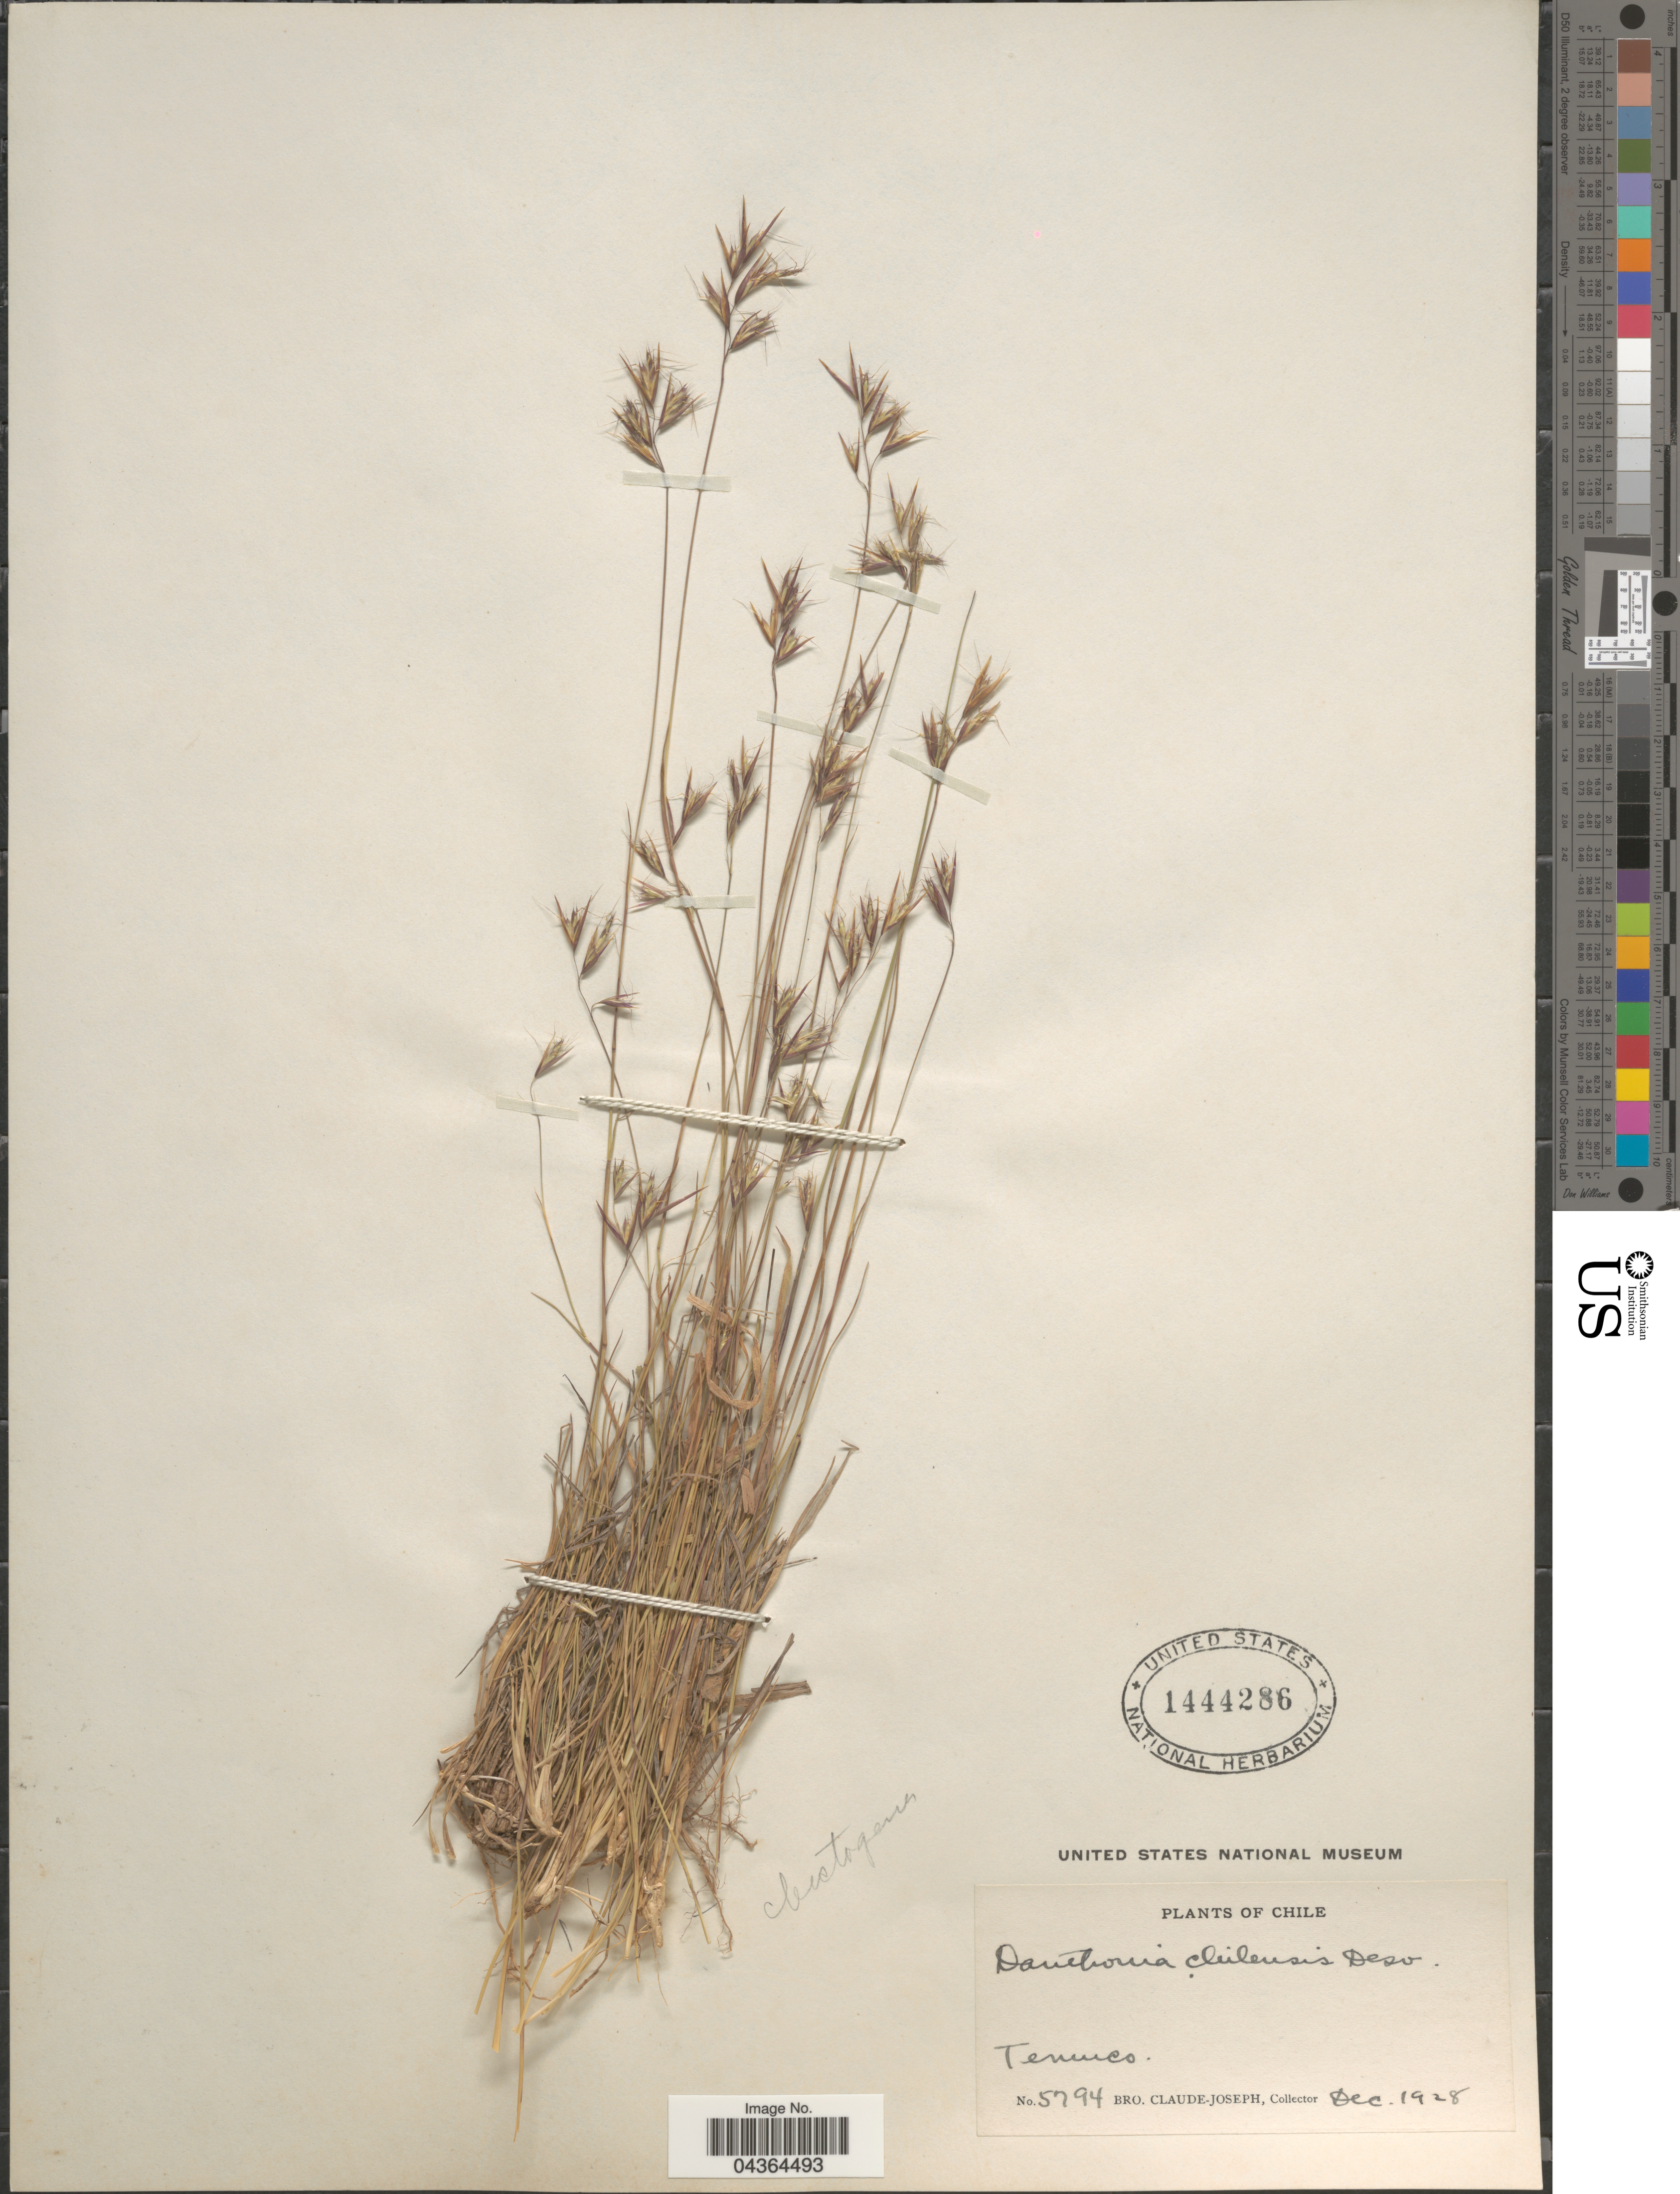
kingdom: Plantae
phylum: Tracheophyta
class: Liliopsida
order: Poales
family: Poaceae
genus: Danthonia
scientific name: Danthonia chilensis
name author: É. Desv.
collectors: Bro. Claude-Joseph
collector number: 5794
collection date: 1928-12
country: Chile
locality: Temuco.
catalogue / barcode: US 1444286